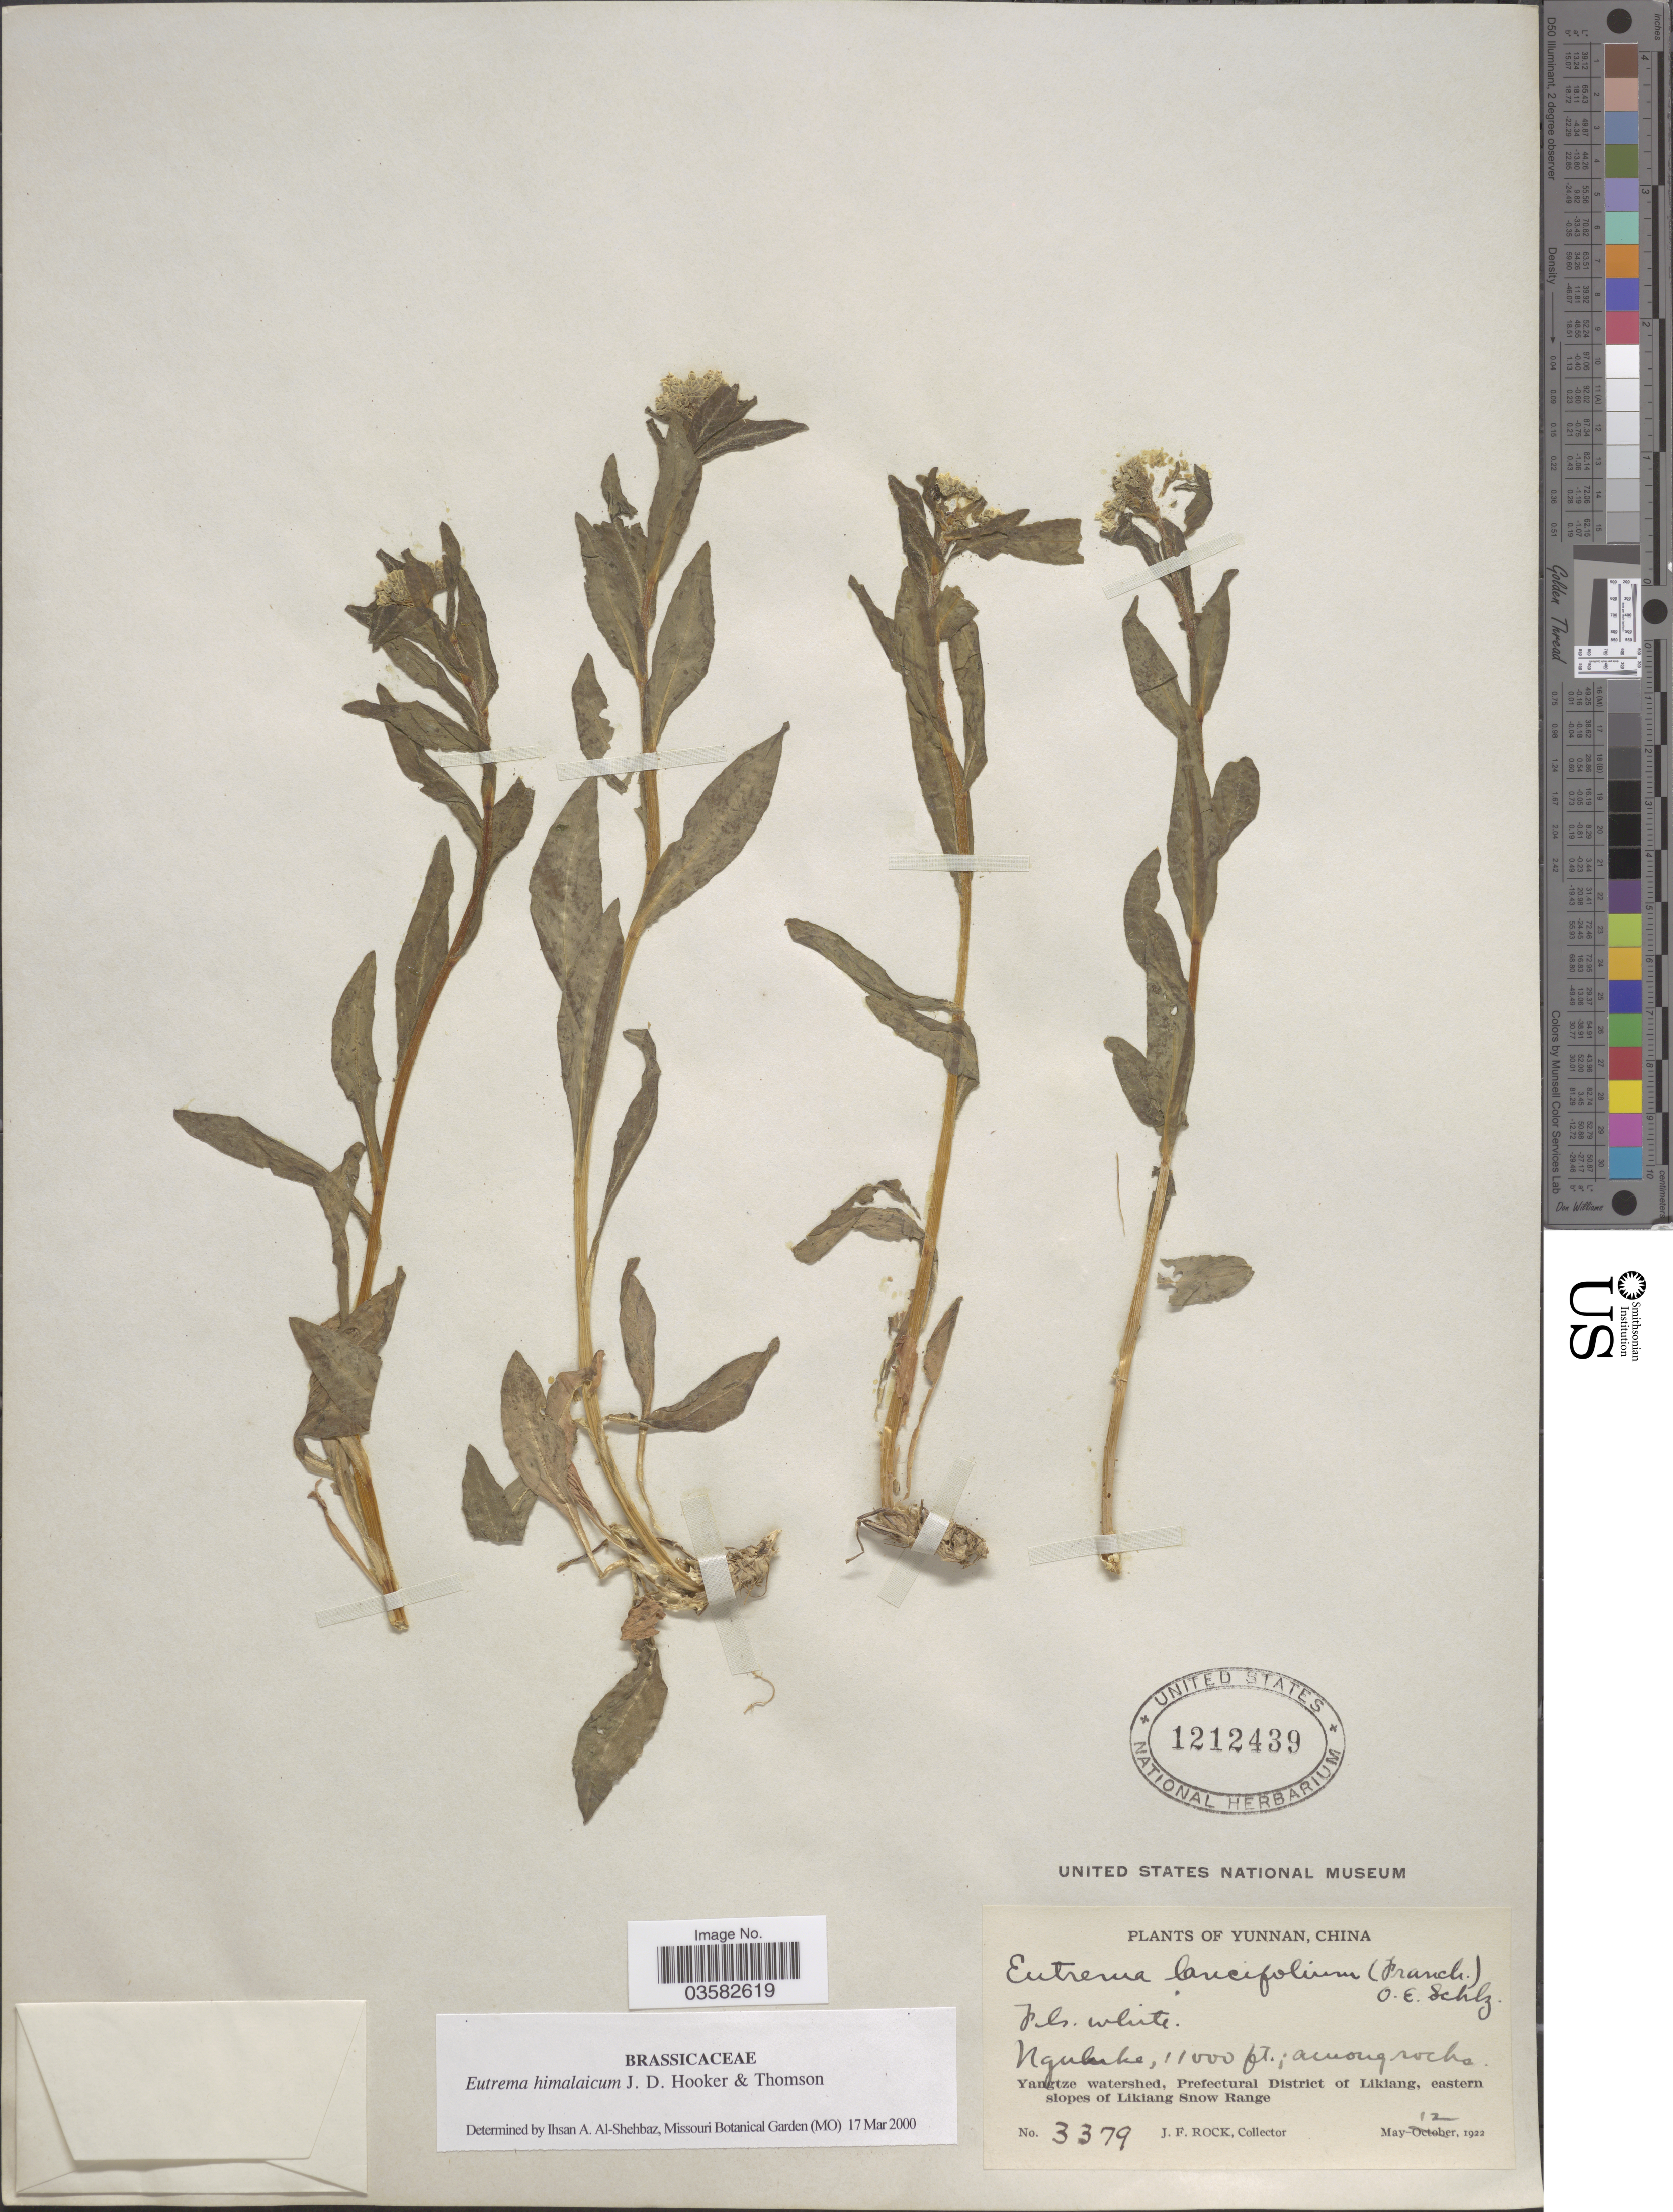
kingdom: Plantae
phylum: Tracheophyta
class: Magnoliopsida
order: Brassicales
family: Brassicaceae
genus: Eutrema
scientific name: Eutrema himalaicum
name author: Hook. f. & Thomson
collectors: J. Rock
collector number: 3379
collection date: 1922-05-12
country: China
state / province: Yunnan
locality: Nguluke. Yangtze watershed, Prefectural District of Likiang, eastern slopes of Likiang Snow Range.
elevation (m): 3353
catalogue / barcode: US 1212439